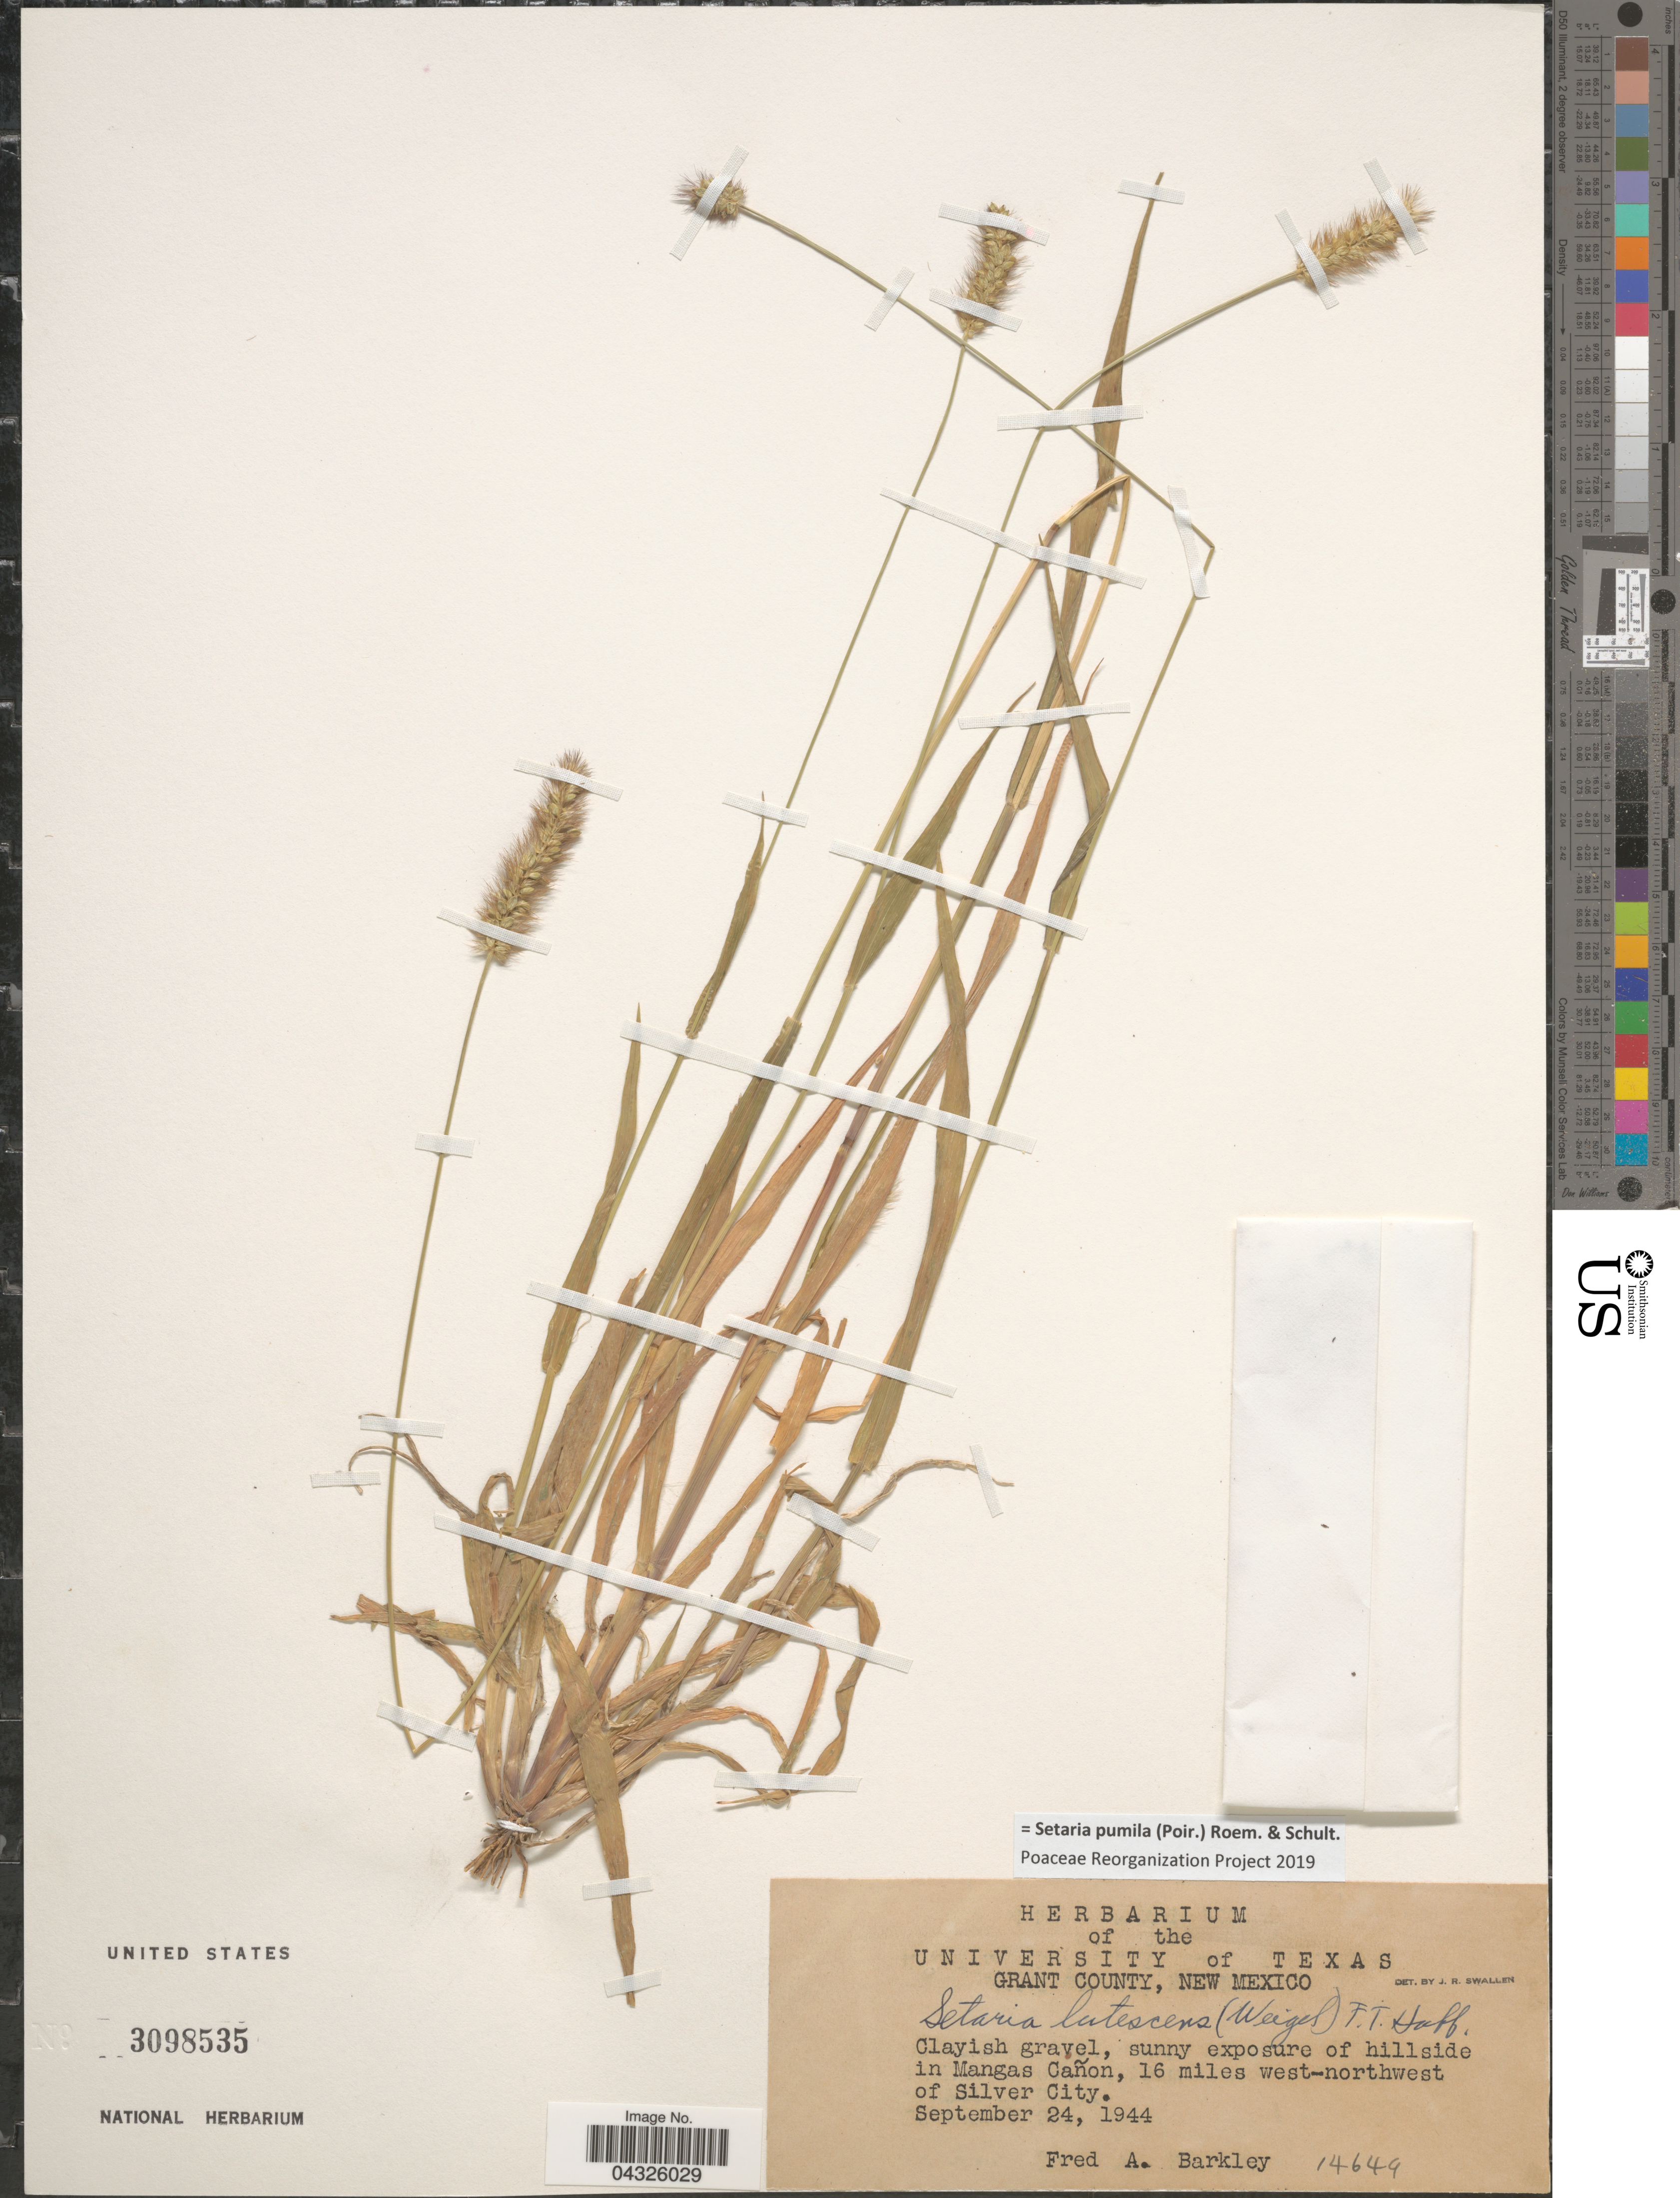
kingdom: Plantae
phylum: Tracheophyta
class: Liliopsida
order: Poales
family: Poaceae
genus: Setaria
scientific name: Setaria pumila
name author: (Poir.) Roem. & Schult.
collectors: F. A. Barkley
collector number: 14649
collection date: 1944-09-24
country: United States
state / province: New Mexico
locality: Grant County. In Mangas Cañon, 16 miles west-northwest of Silver City.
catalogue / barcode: US 3098535